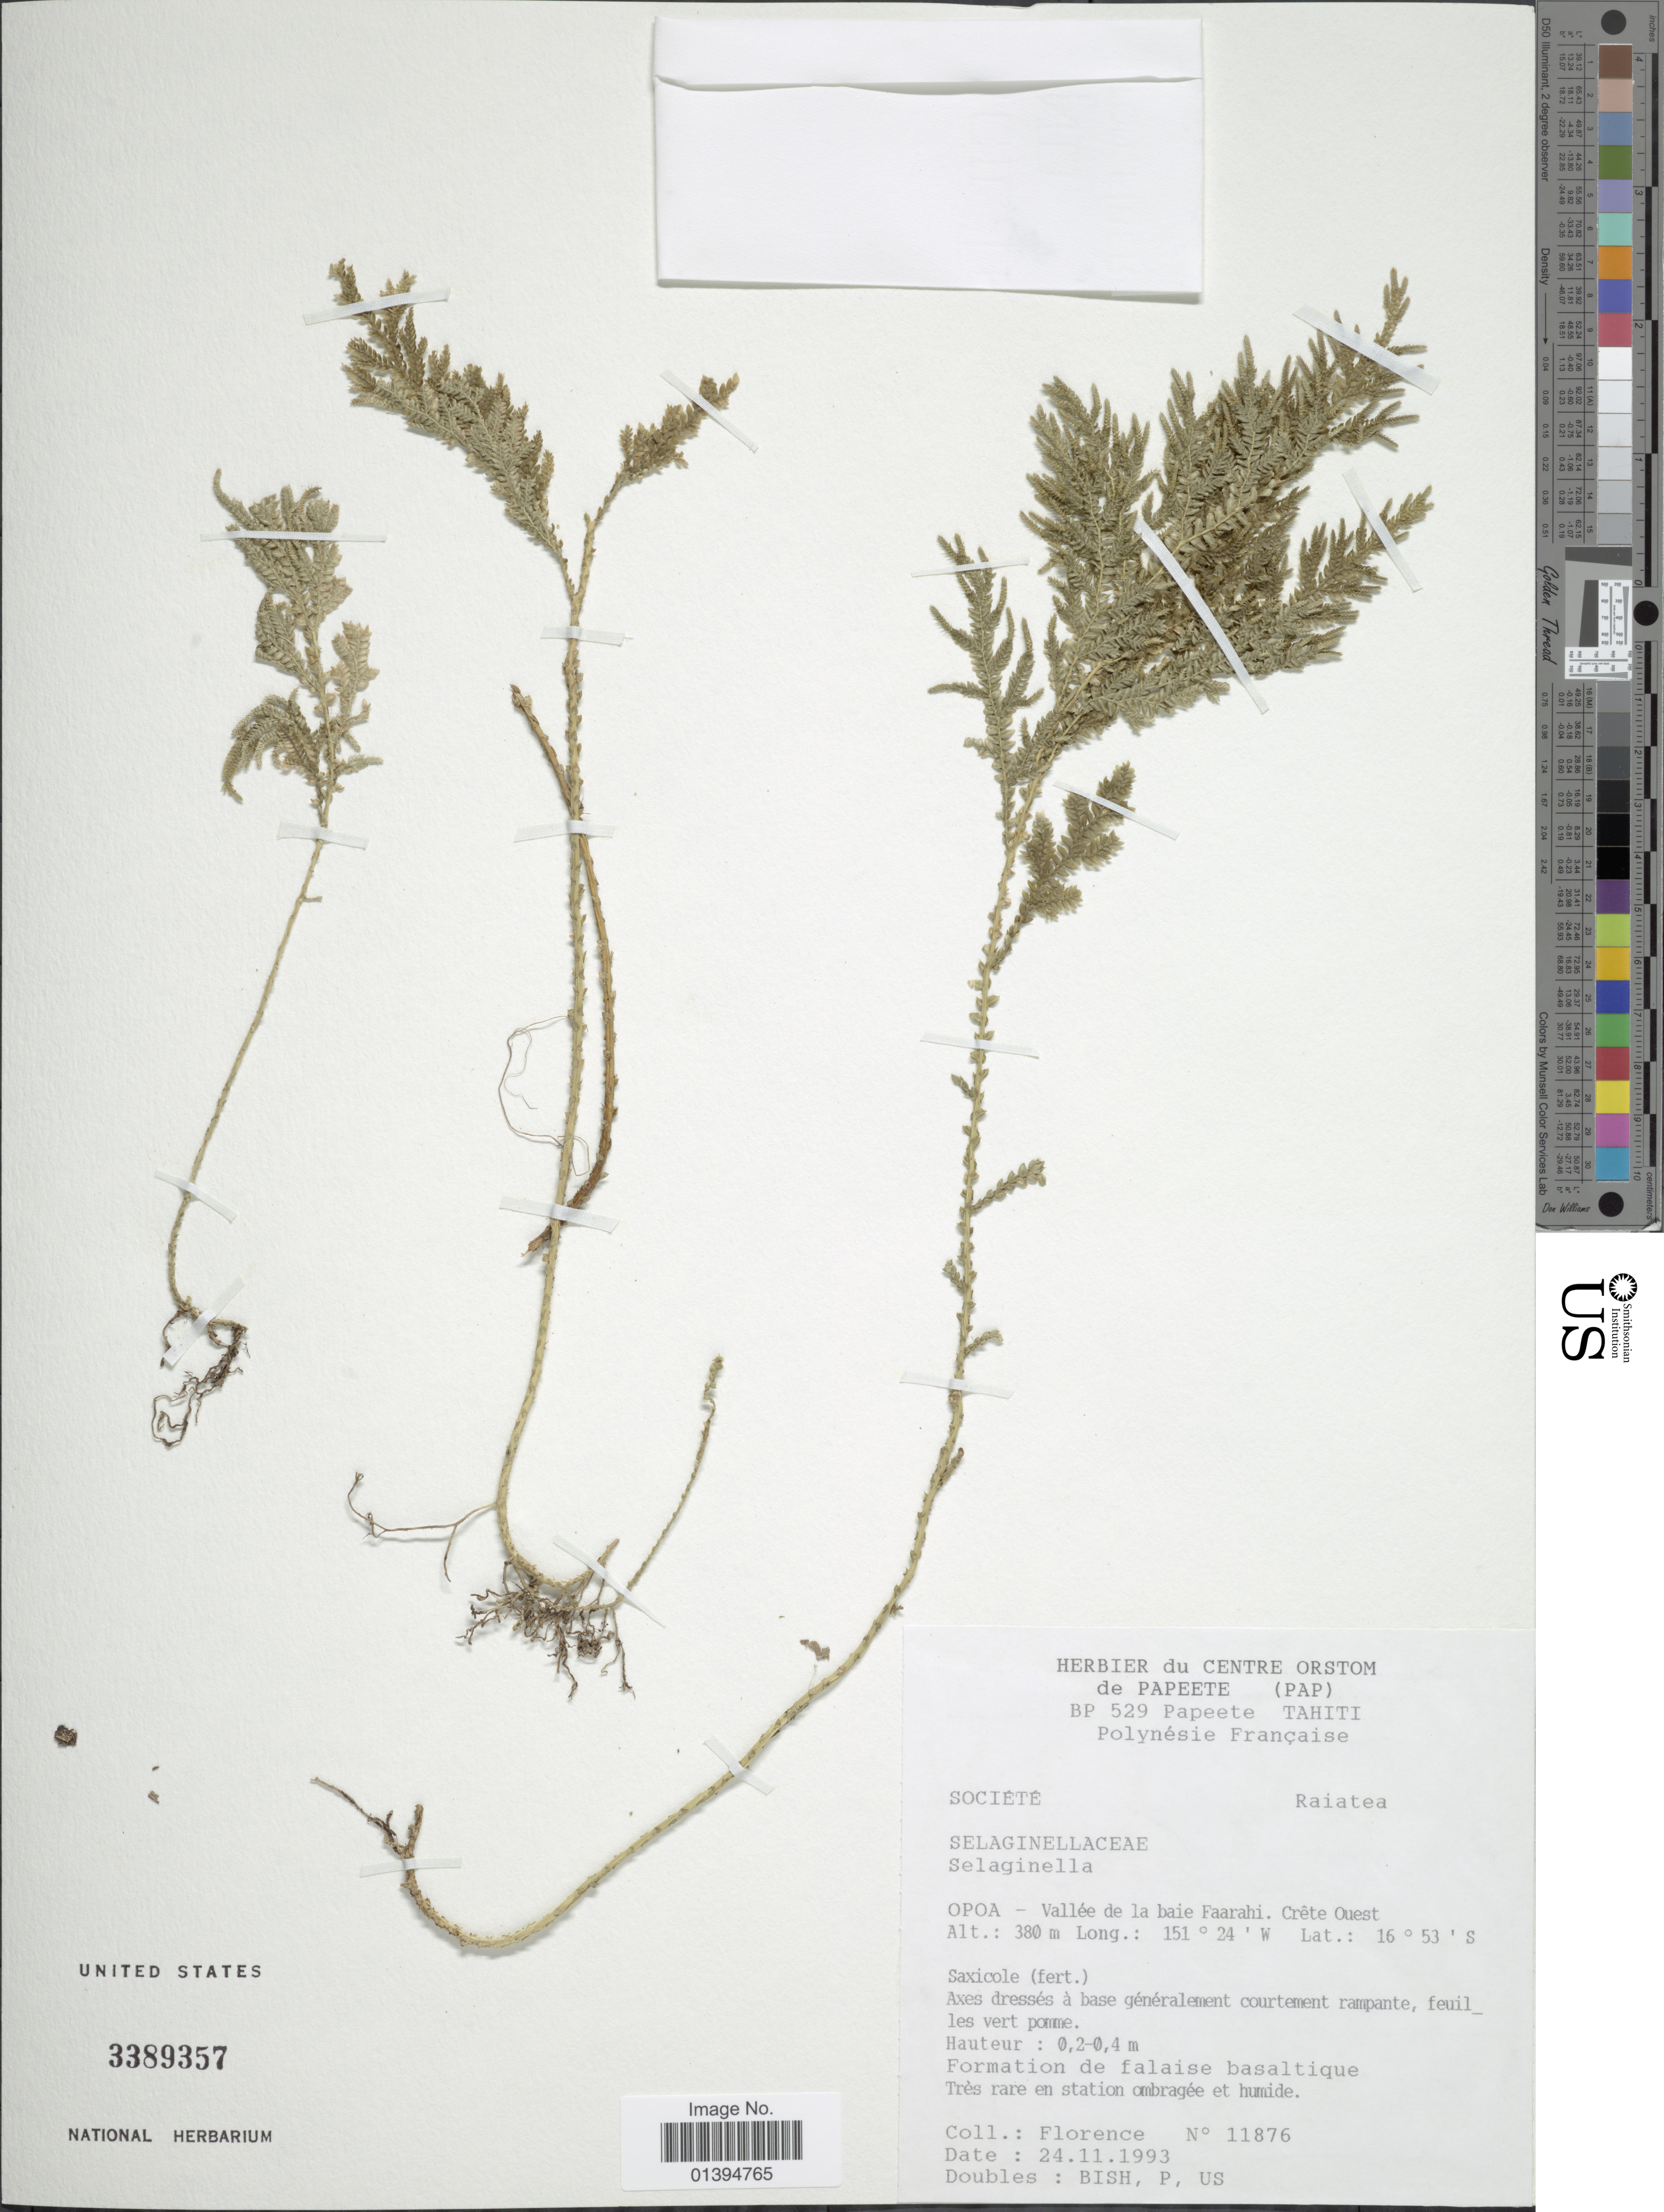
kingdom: Plantae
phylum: Tracheophyta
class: Lycopodiopsida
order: Selaginellales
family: Selaginellaceae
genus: Selaginella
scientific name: Selaginella sp.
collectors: -. Florence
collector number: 11876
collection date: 1993-11-24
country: French Polynesia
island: Raiatea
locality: Societe Raiatea, Opoa - vallee de la baie Faarahi, crete Ouest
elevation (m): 380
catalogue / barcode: US 3389357